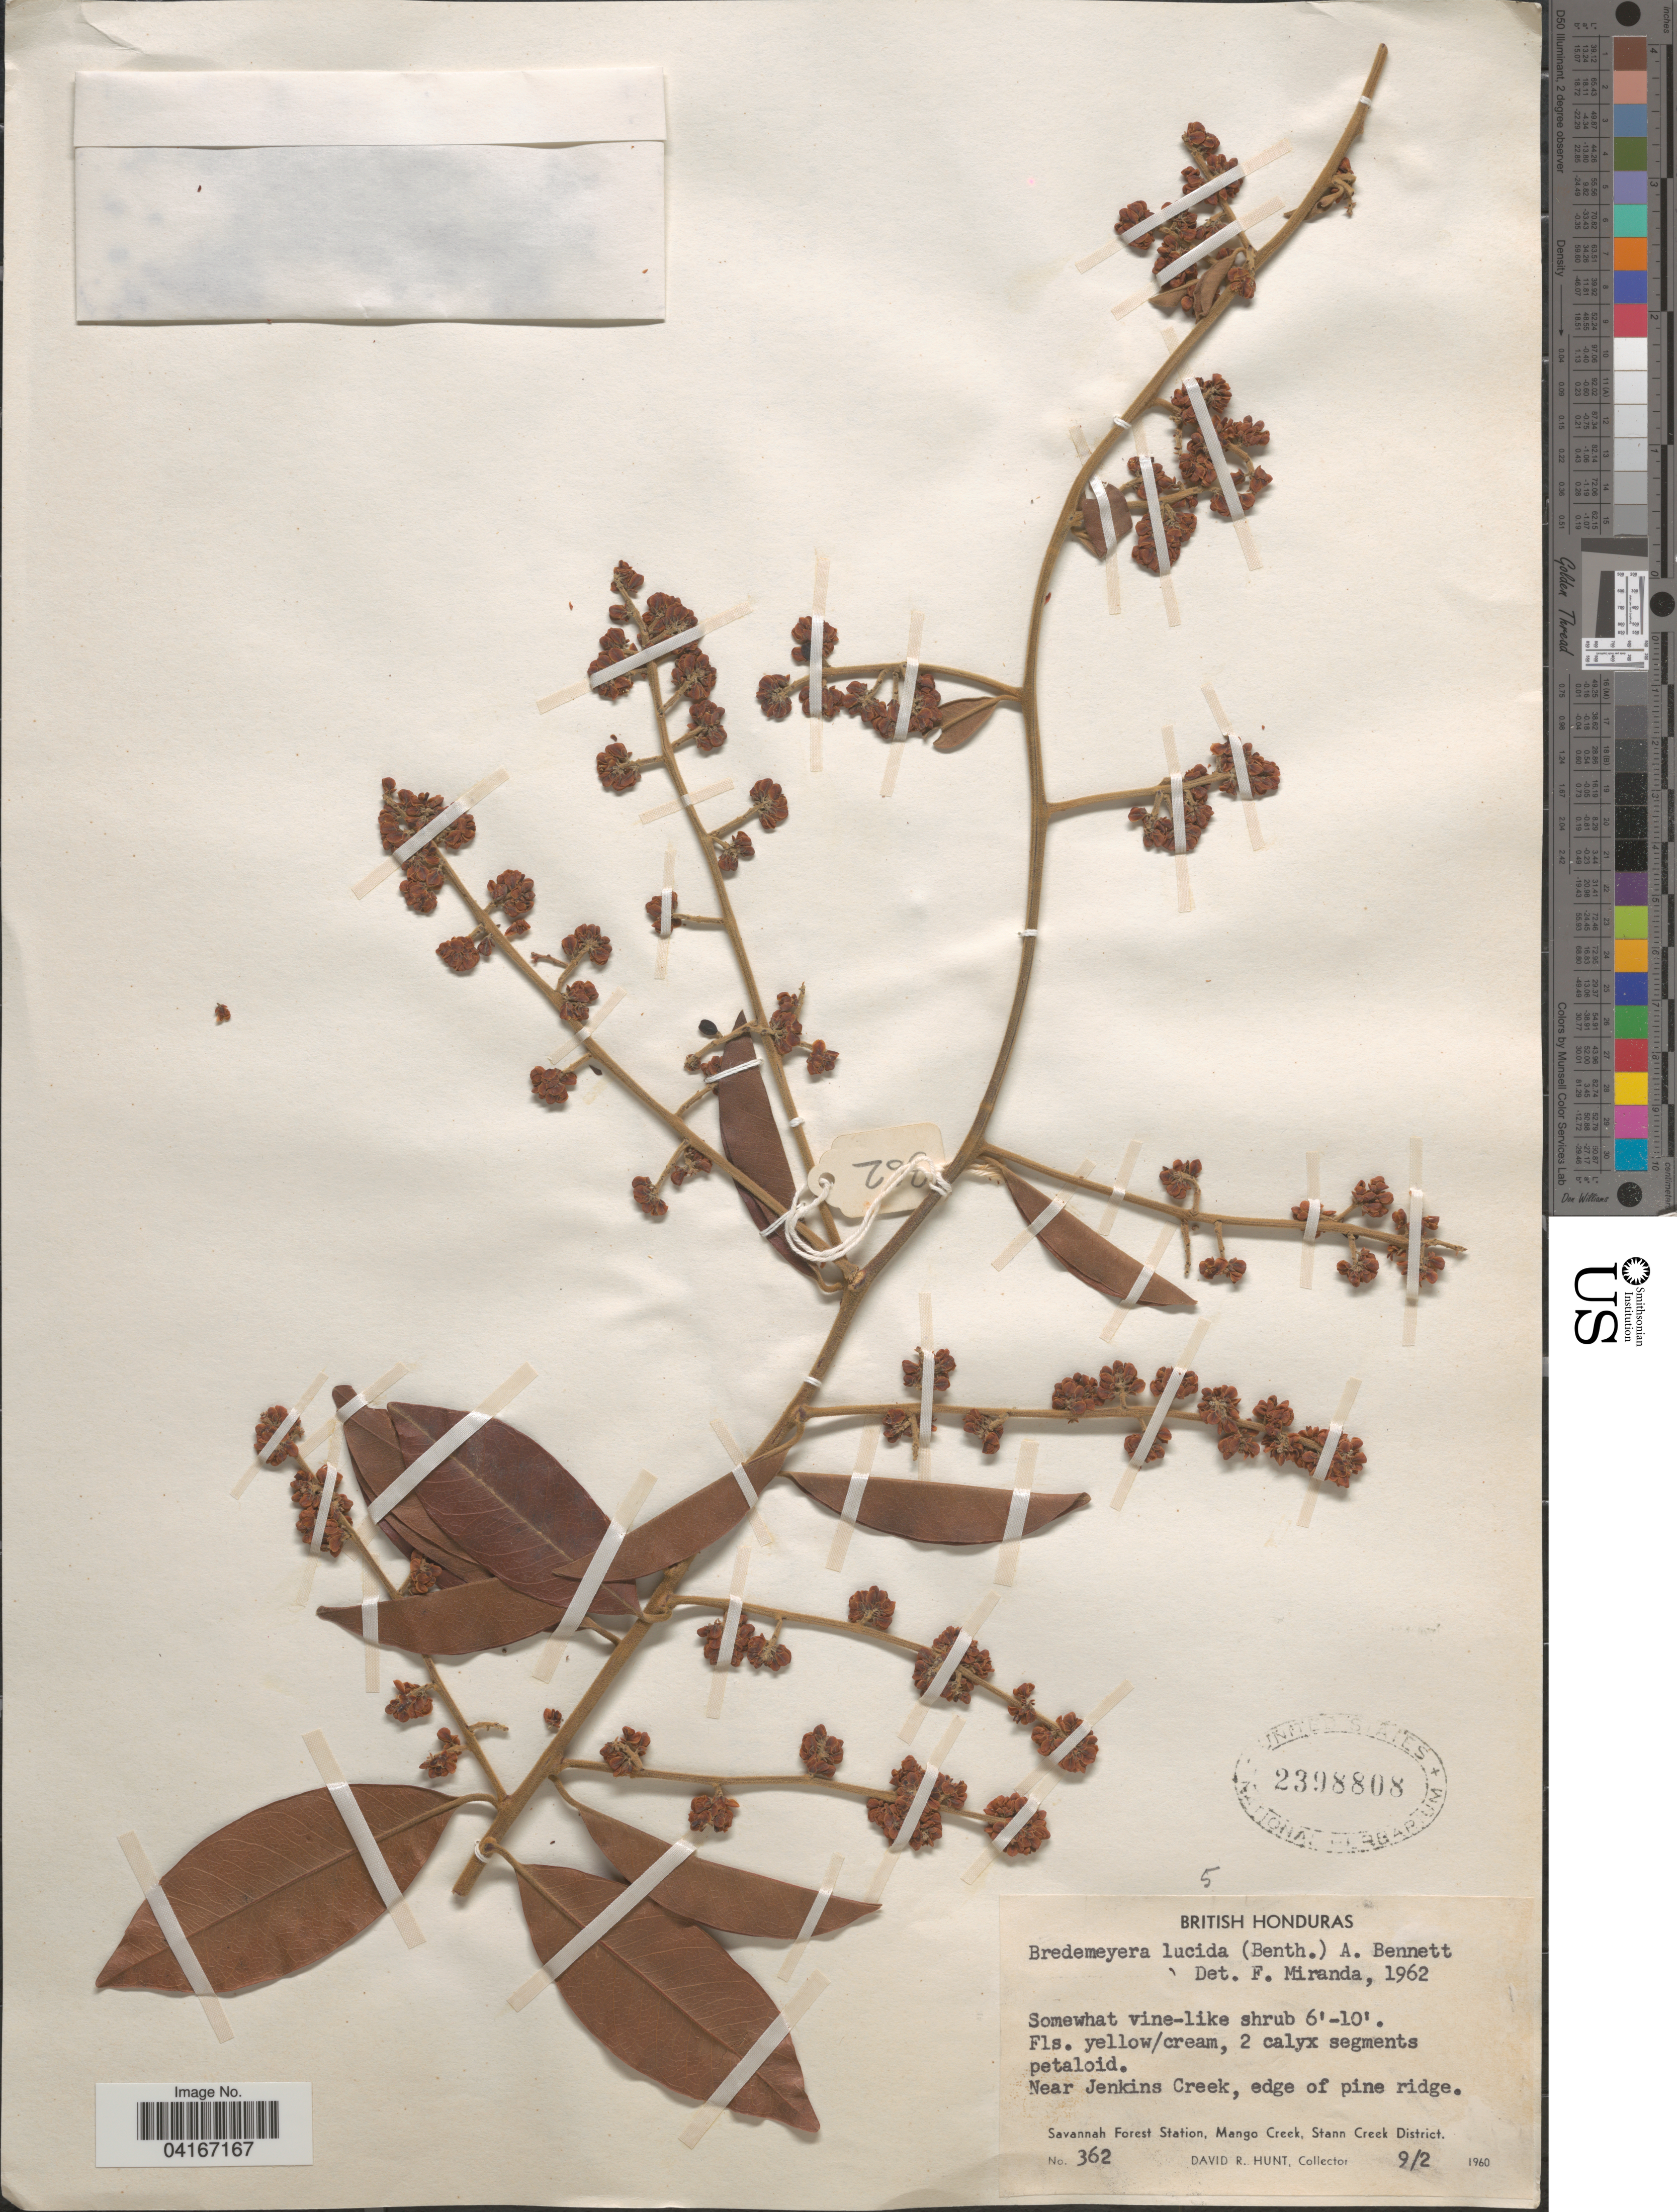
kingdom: Plantae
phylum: Tracheophyta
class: Magnoliopsida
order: Fabales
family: Polygalaceae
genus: Bredemeyera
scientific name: Bredemeyera lucida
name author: (Benth.) Klotzsch ex Hassk.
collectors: D. R. Hunt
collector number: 362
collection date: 1960-02-09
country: Belize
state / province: Stann Creek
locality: British Honduras. Near Jenkins Creek, edge of pine ridge. Savannah Forest Station, Mango Creek, Stann Creek District.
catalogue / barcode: US 2398808